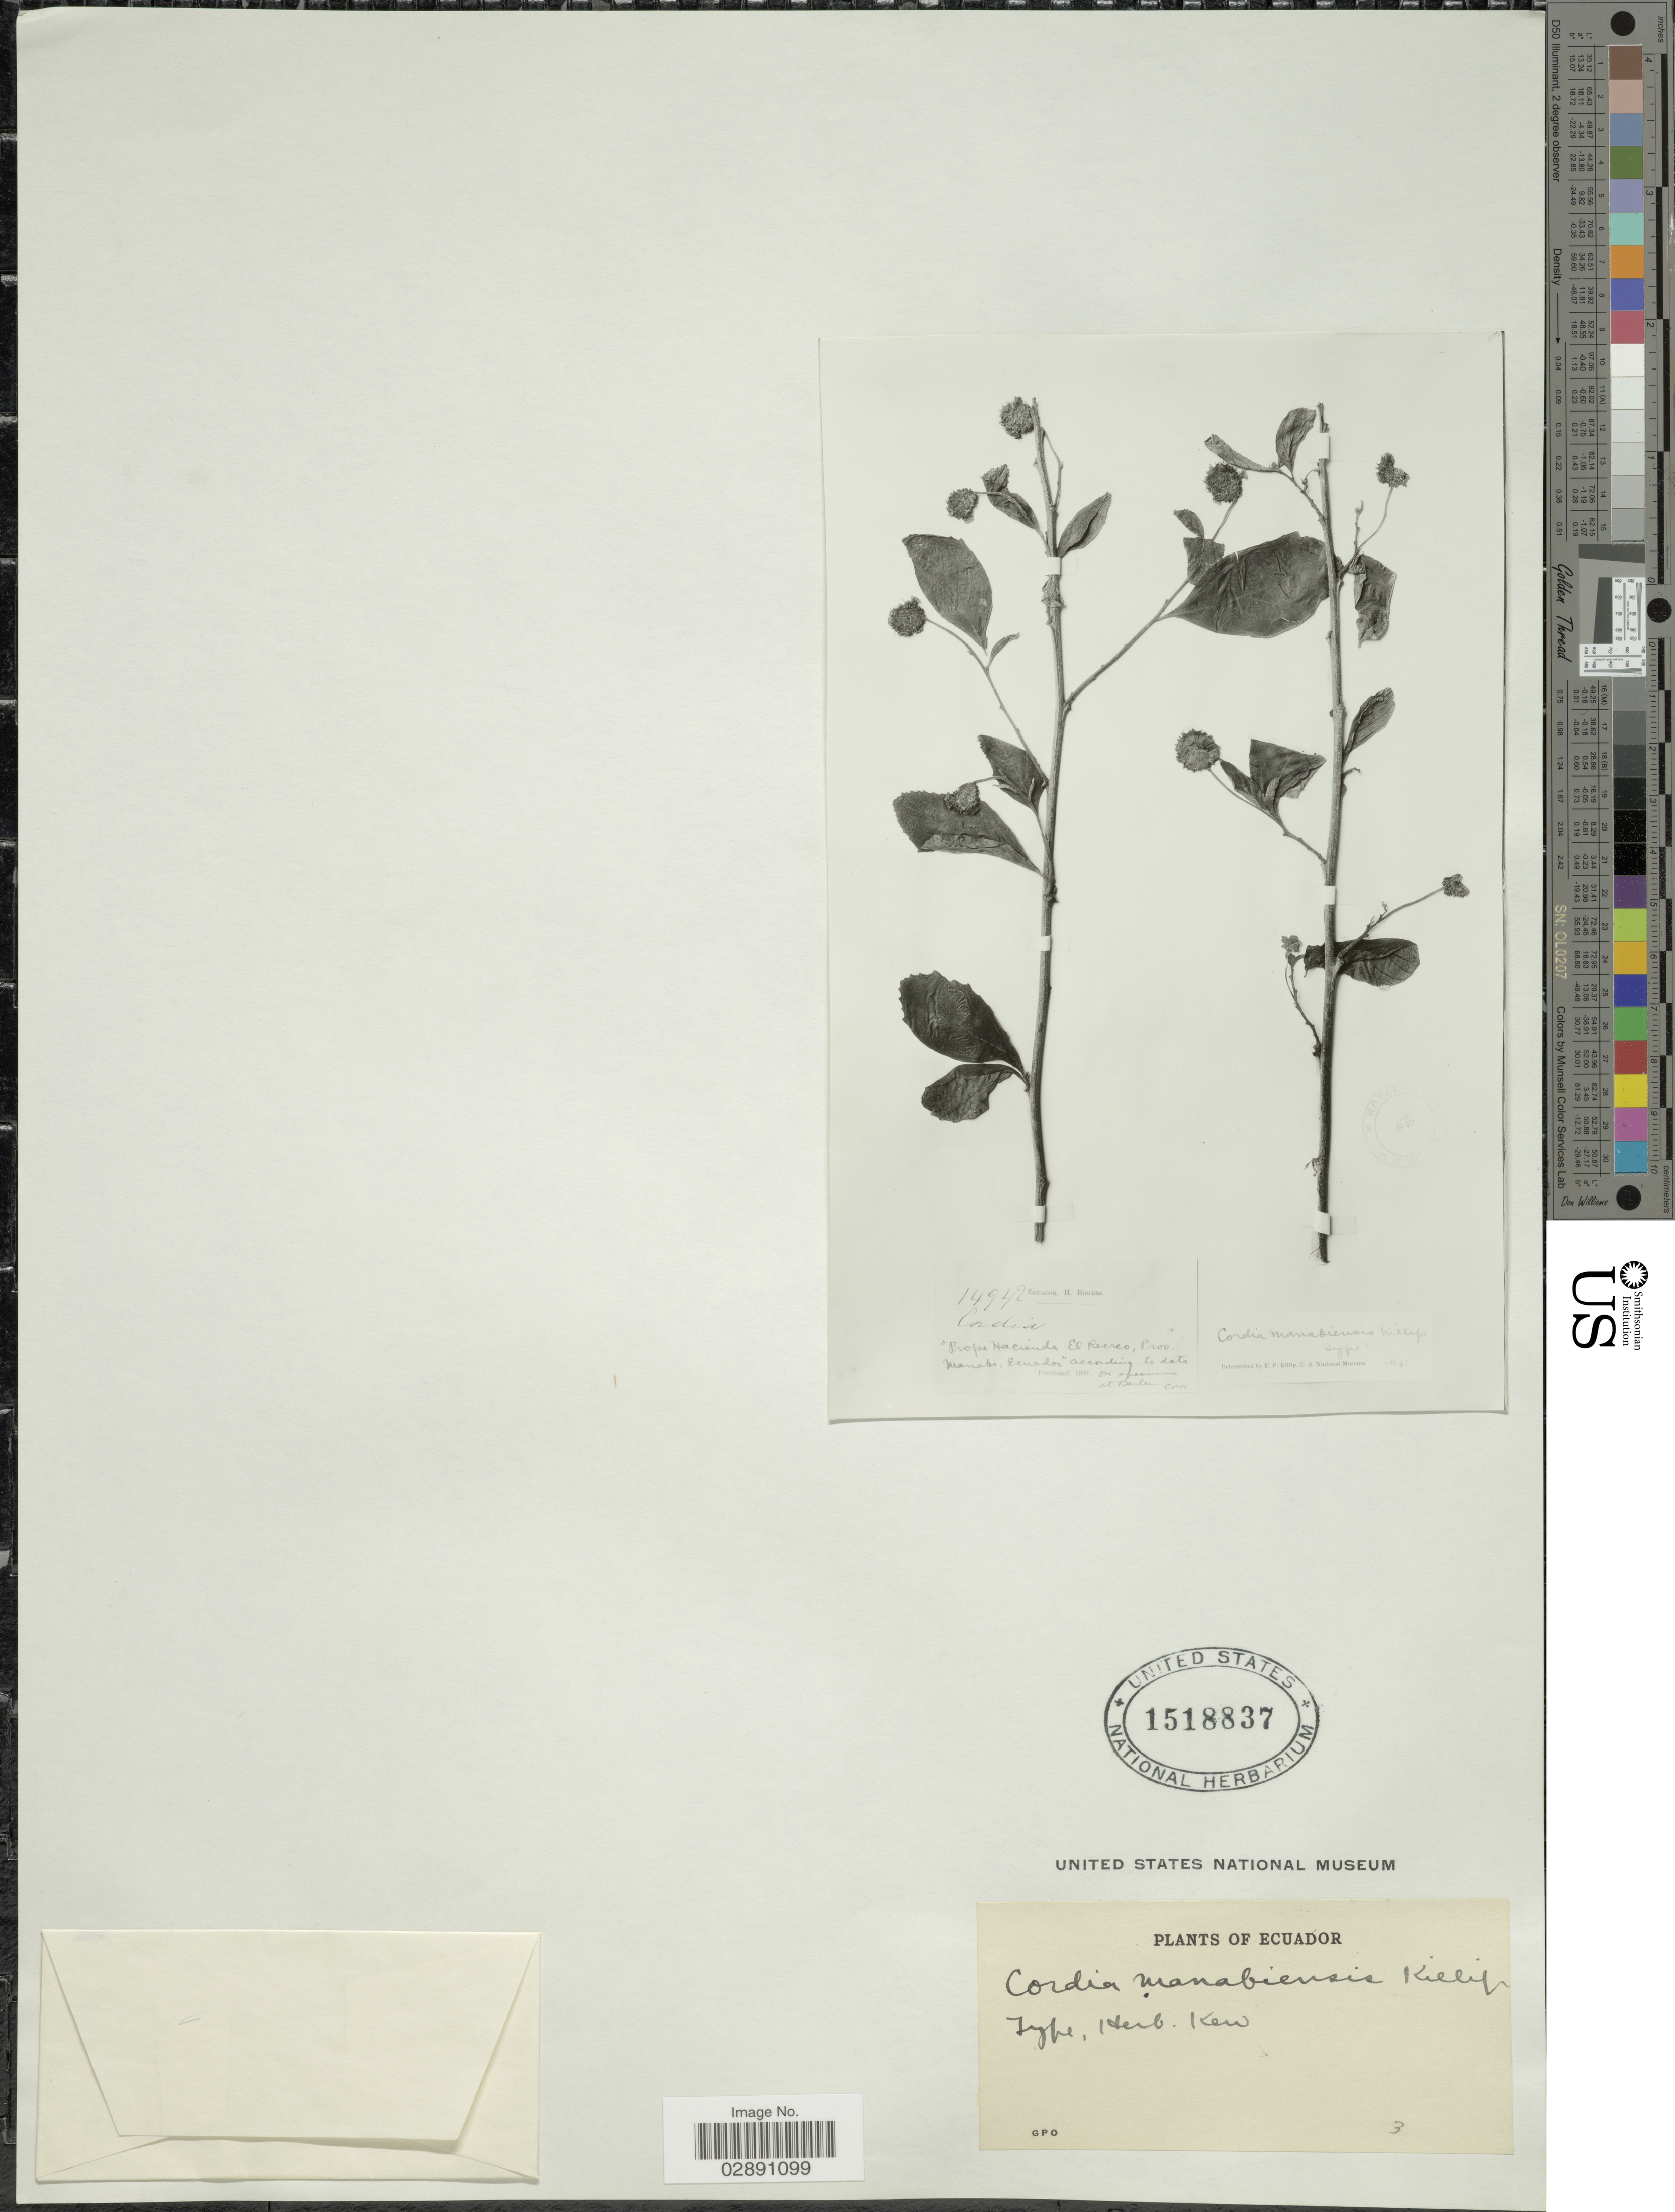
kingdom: Plantae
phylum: Tracheophyta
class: Magnoliopsida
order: Boraginales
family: Cordiaceae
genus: Cordia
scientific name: Cordia manabiensis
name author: Killip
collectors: H. Eggers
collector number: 14942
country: Ecuador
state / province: Manabí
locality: Prope Hacienda El Recreo.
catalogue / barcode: US 1518837